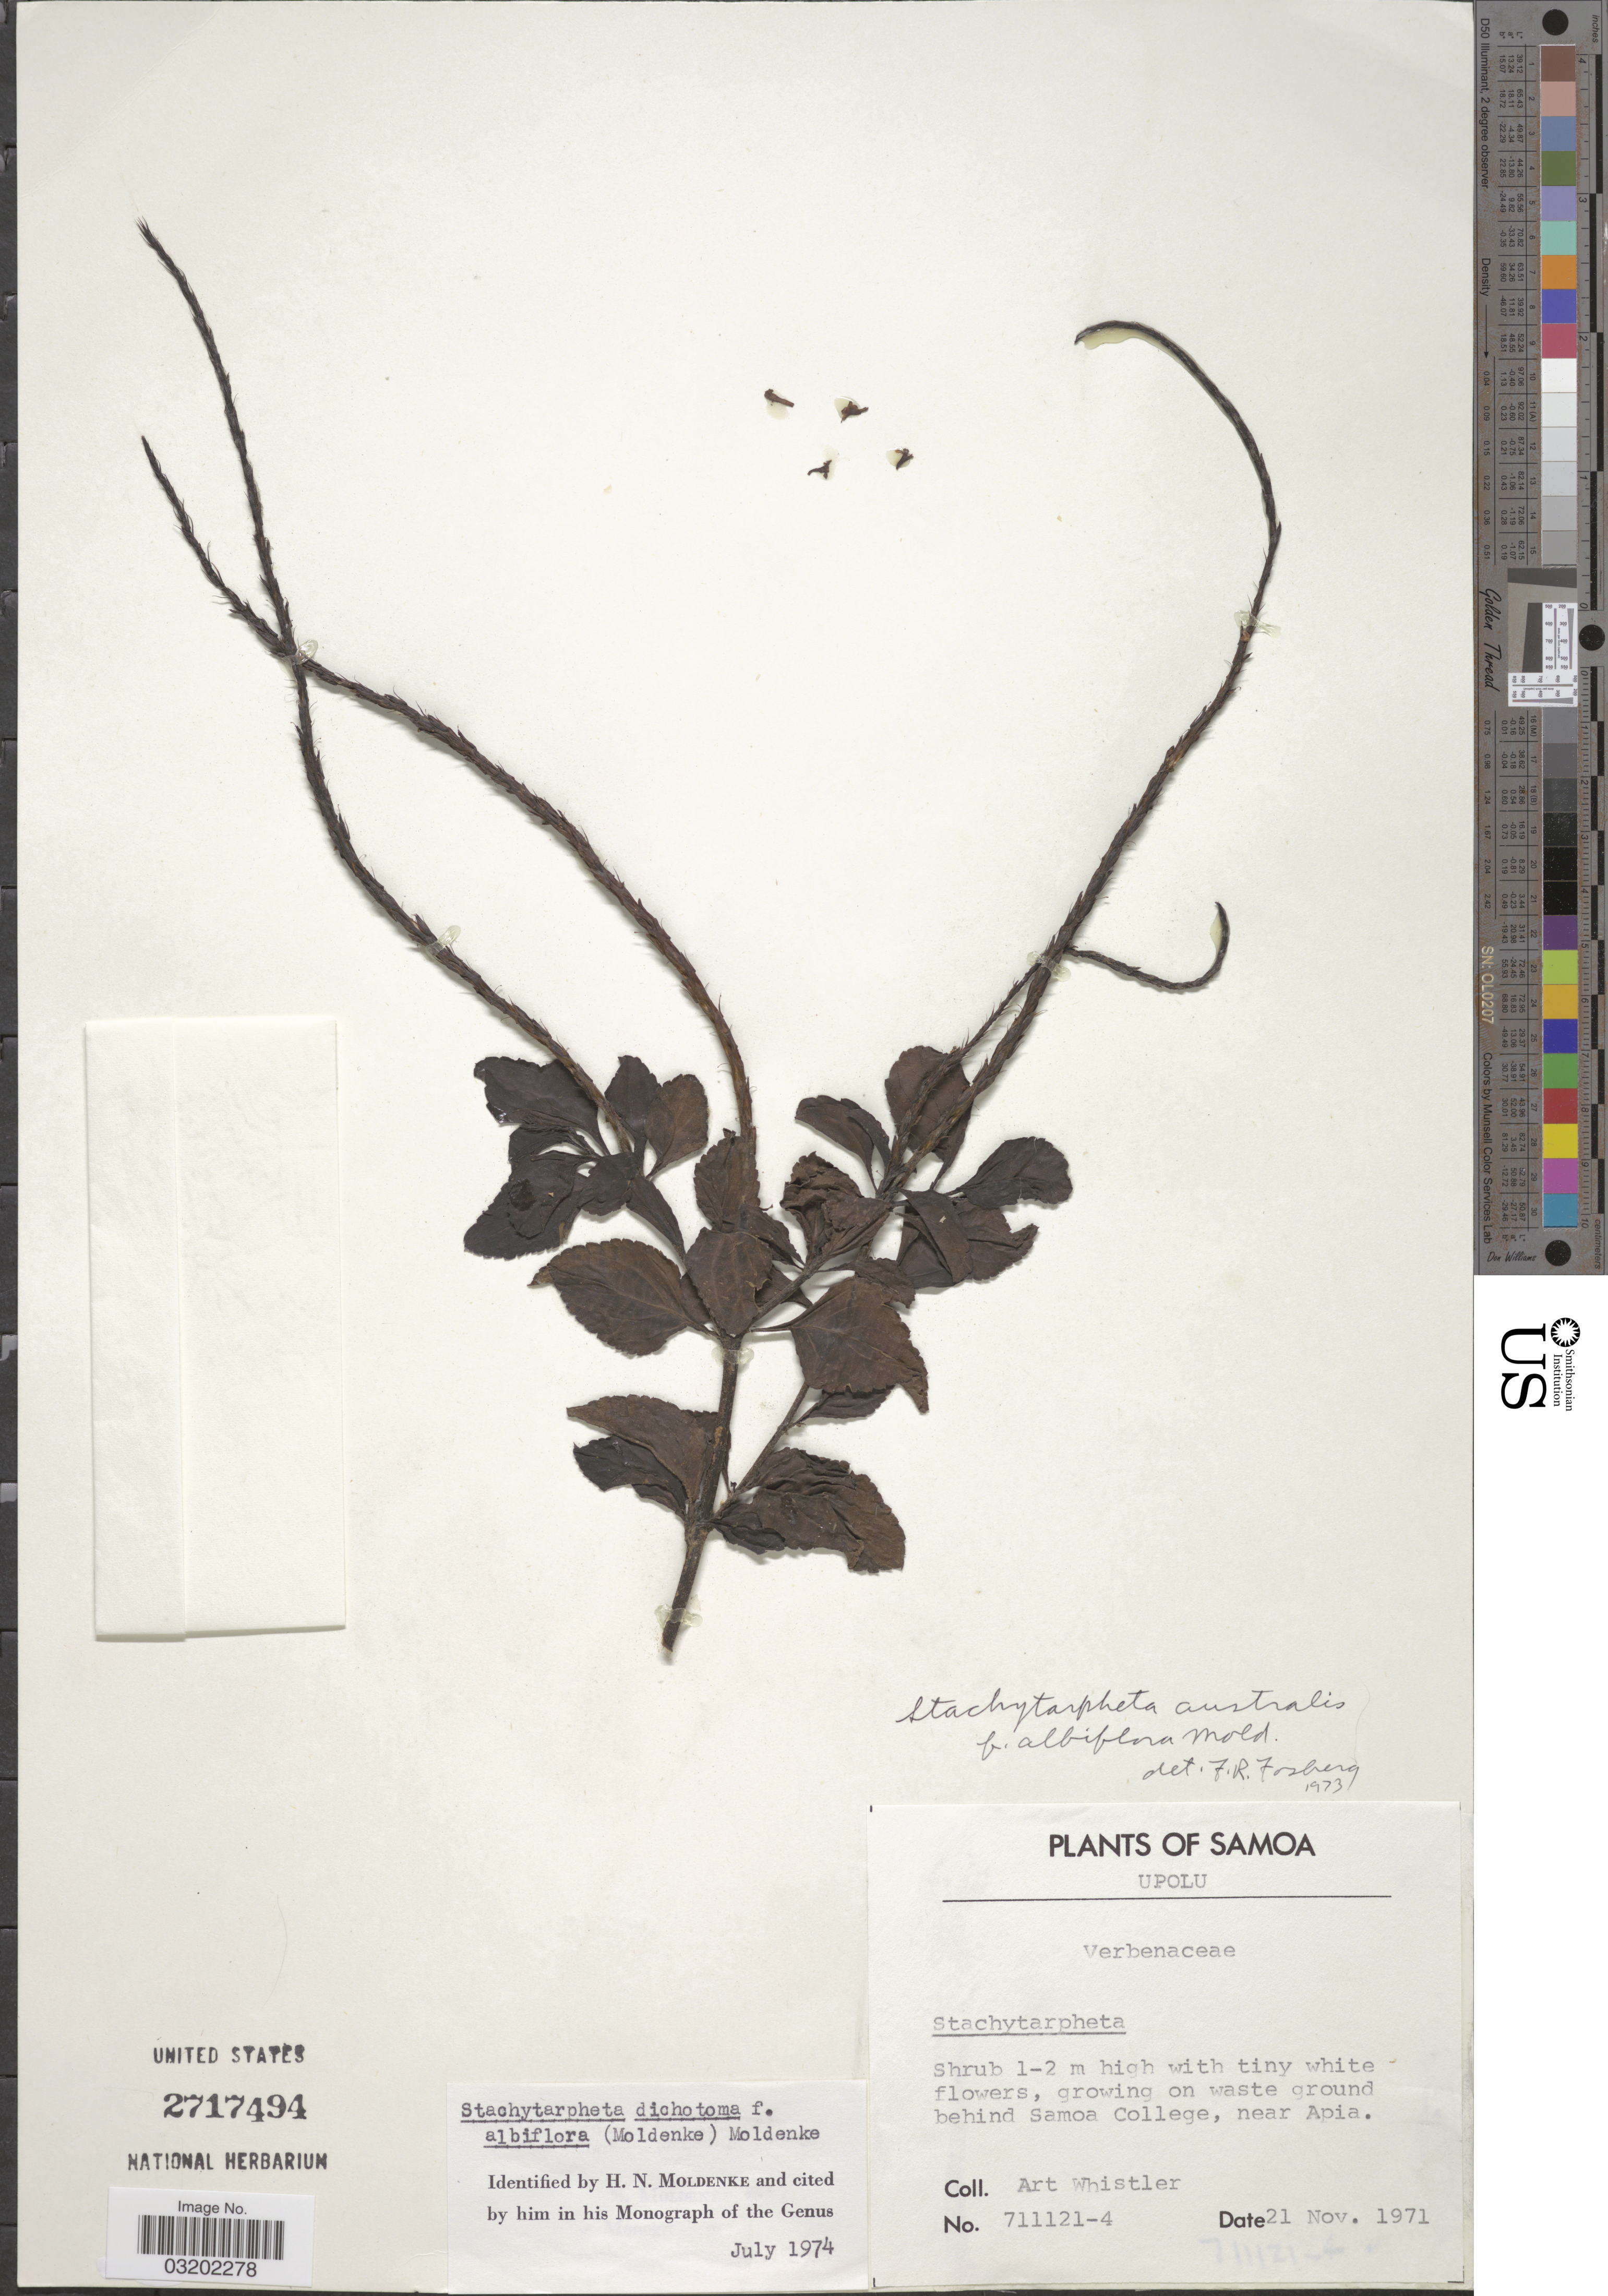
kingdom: Plantae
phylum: Tracheophyta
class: Magnoliopsida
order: Lamiales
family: Verbenaceae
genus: Stachytarpheta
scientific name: Stachytarpheta dichotoma f. albiflora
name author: (Moldenke) Moldenke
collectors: A. Whistler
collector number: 711121-4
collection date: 1971-11-21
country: Samoa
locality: Samoa. Upolu. Growing on waste ground behind Samoa College, near Apia.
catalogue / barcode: US 2717494